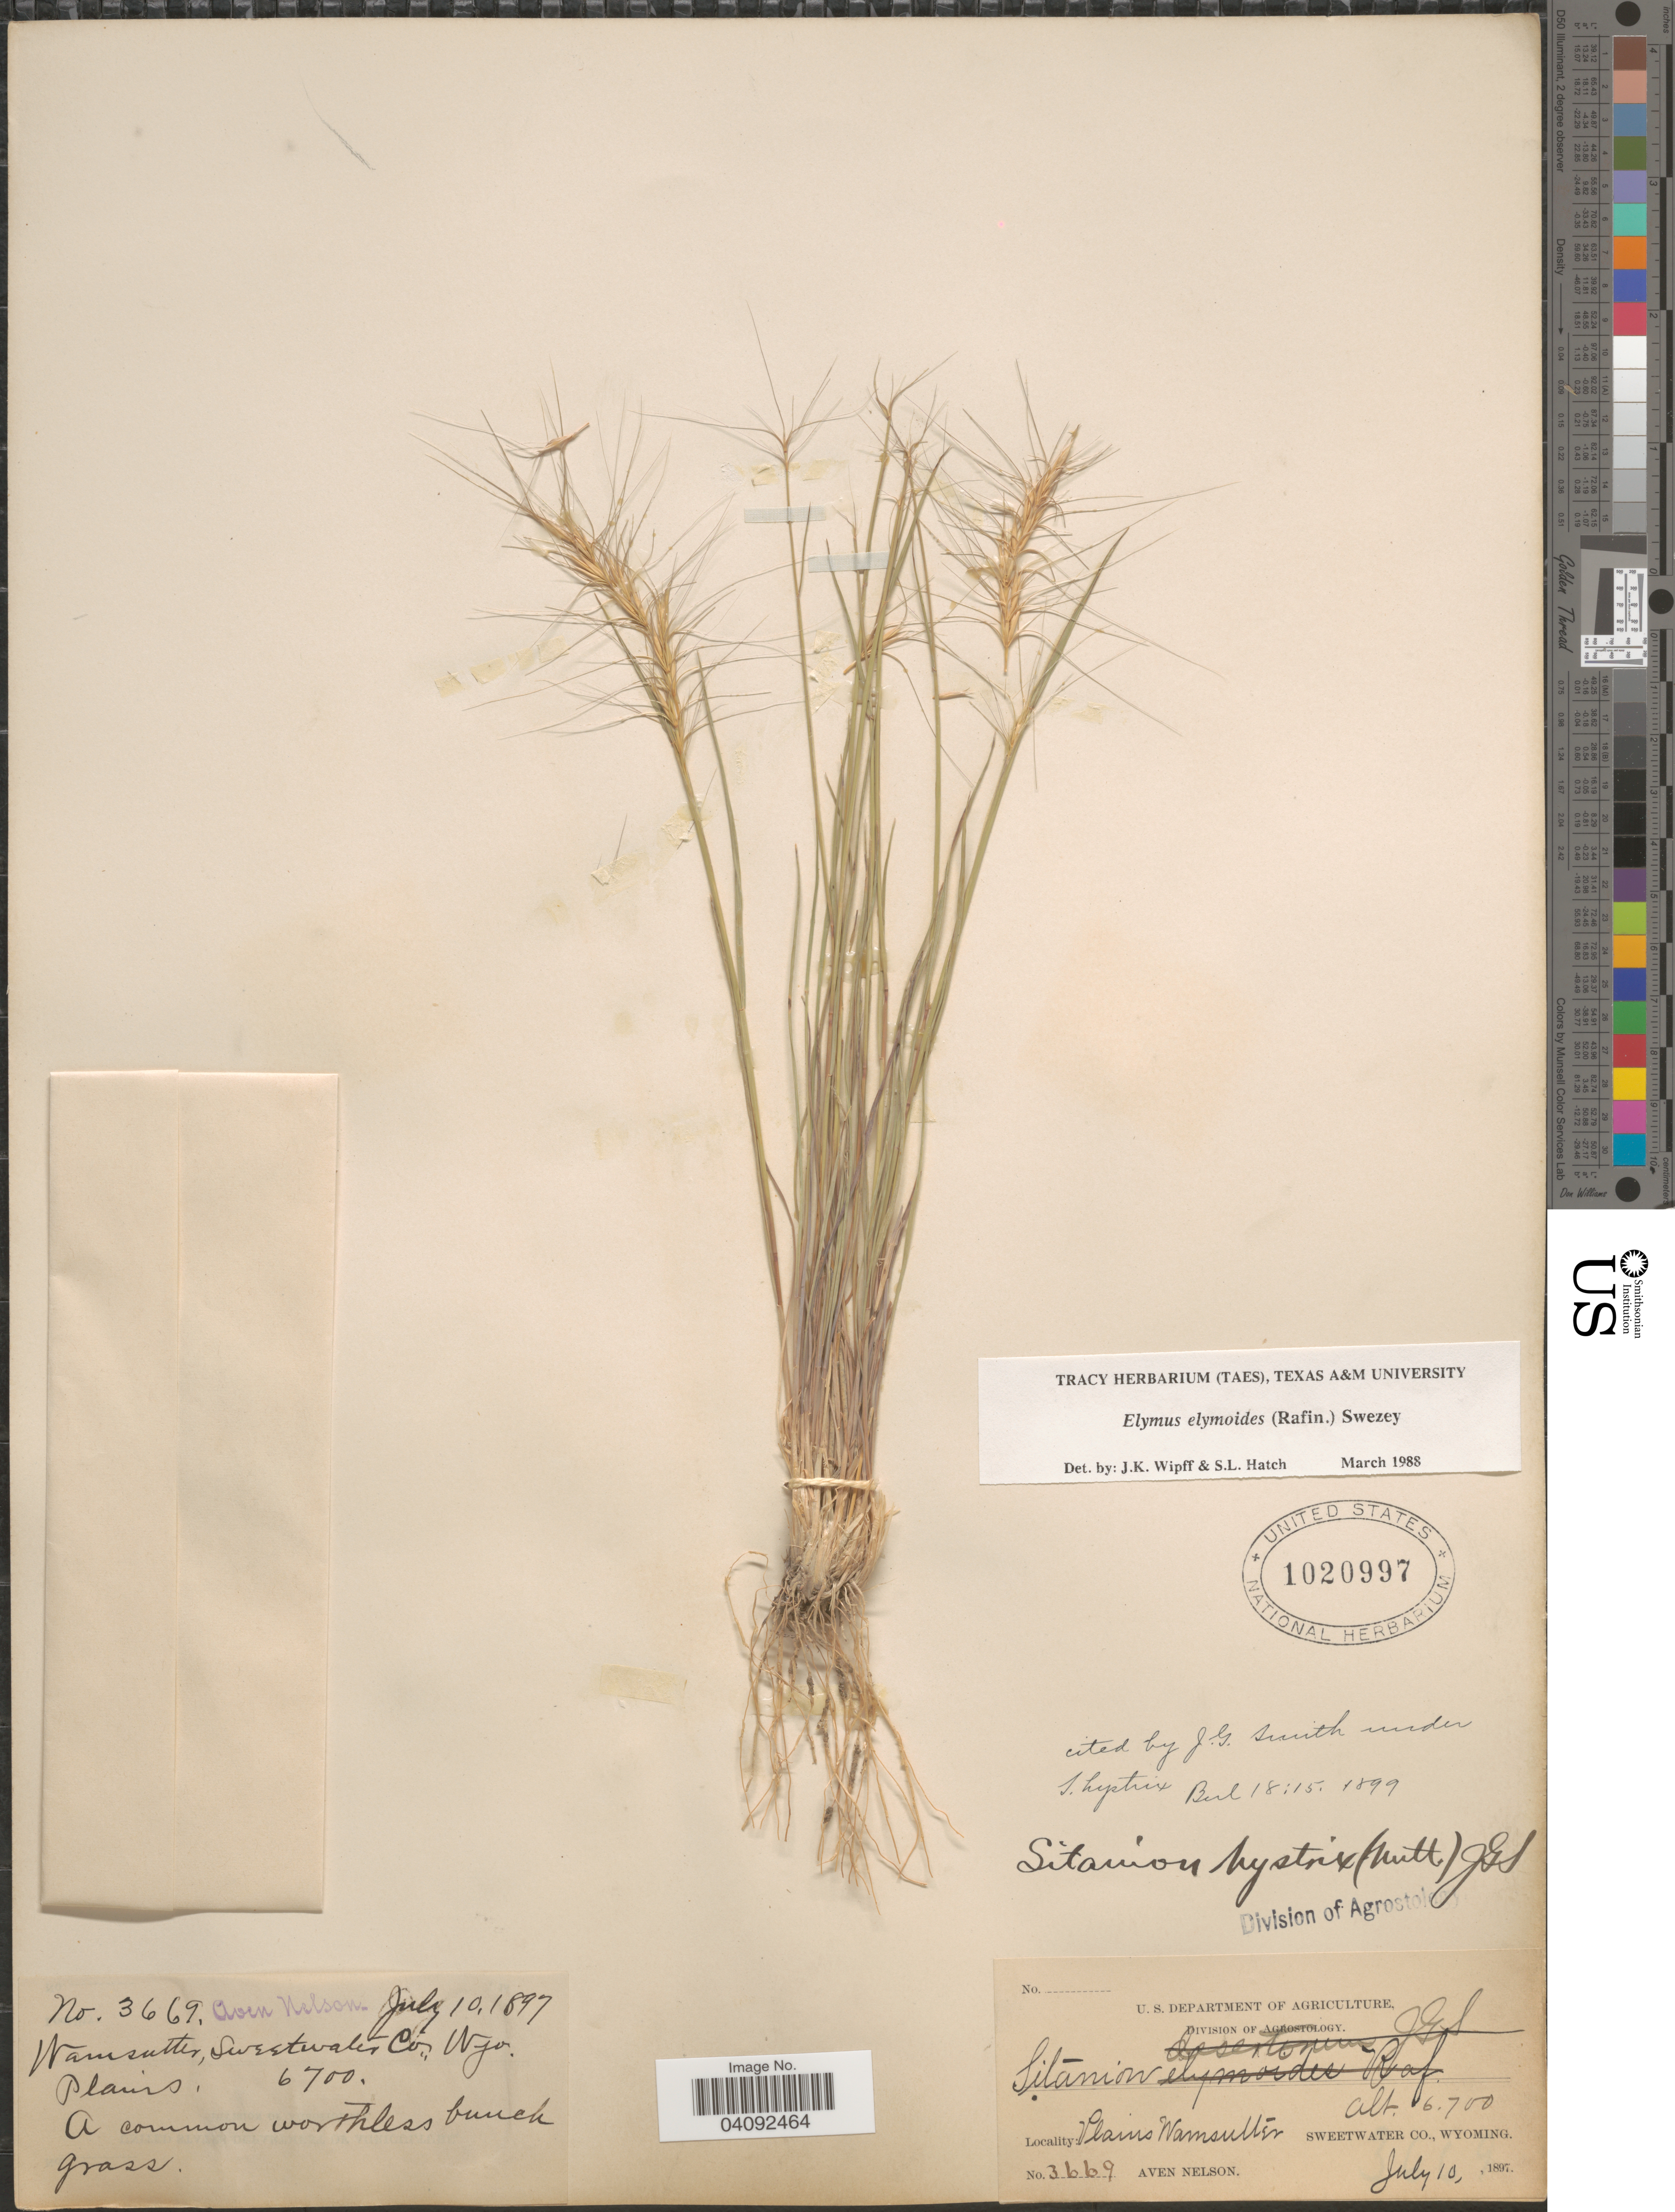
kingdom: Plantae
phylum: Tracheophyta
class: Liliopsida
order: Poales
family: Poaceae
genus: Elymus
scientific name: Elymus elymoides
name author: (Raf.) Swezey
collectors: A. Nelson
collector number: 3669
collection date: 1897-07-10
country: United States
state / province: Wyoming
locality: Plains Wamsutter, Sweetwater Co.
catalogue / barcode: US 1020997